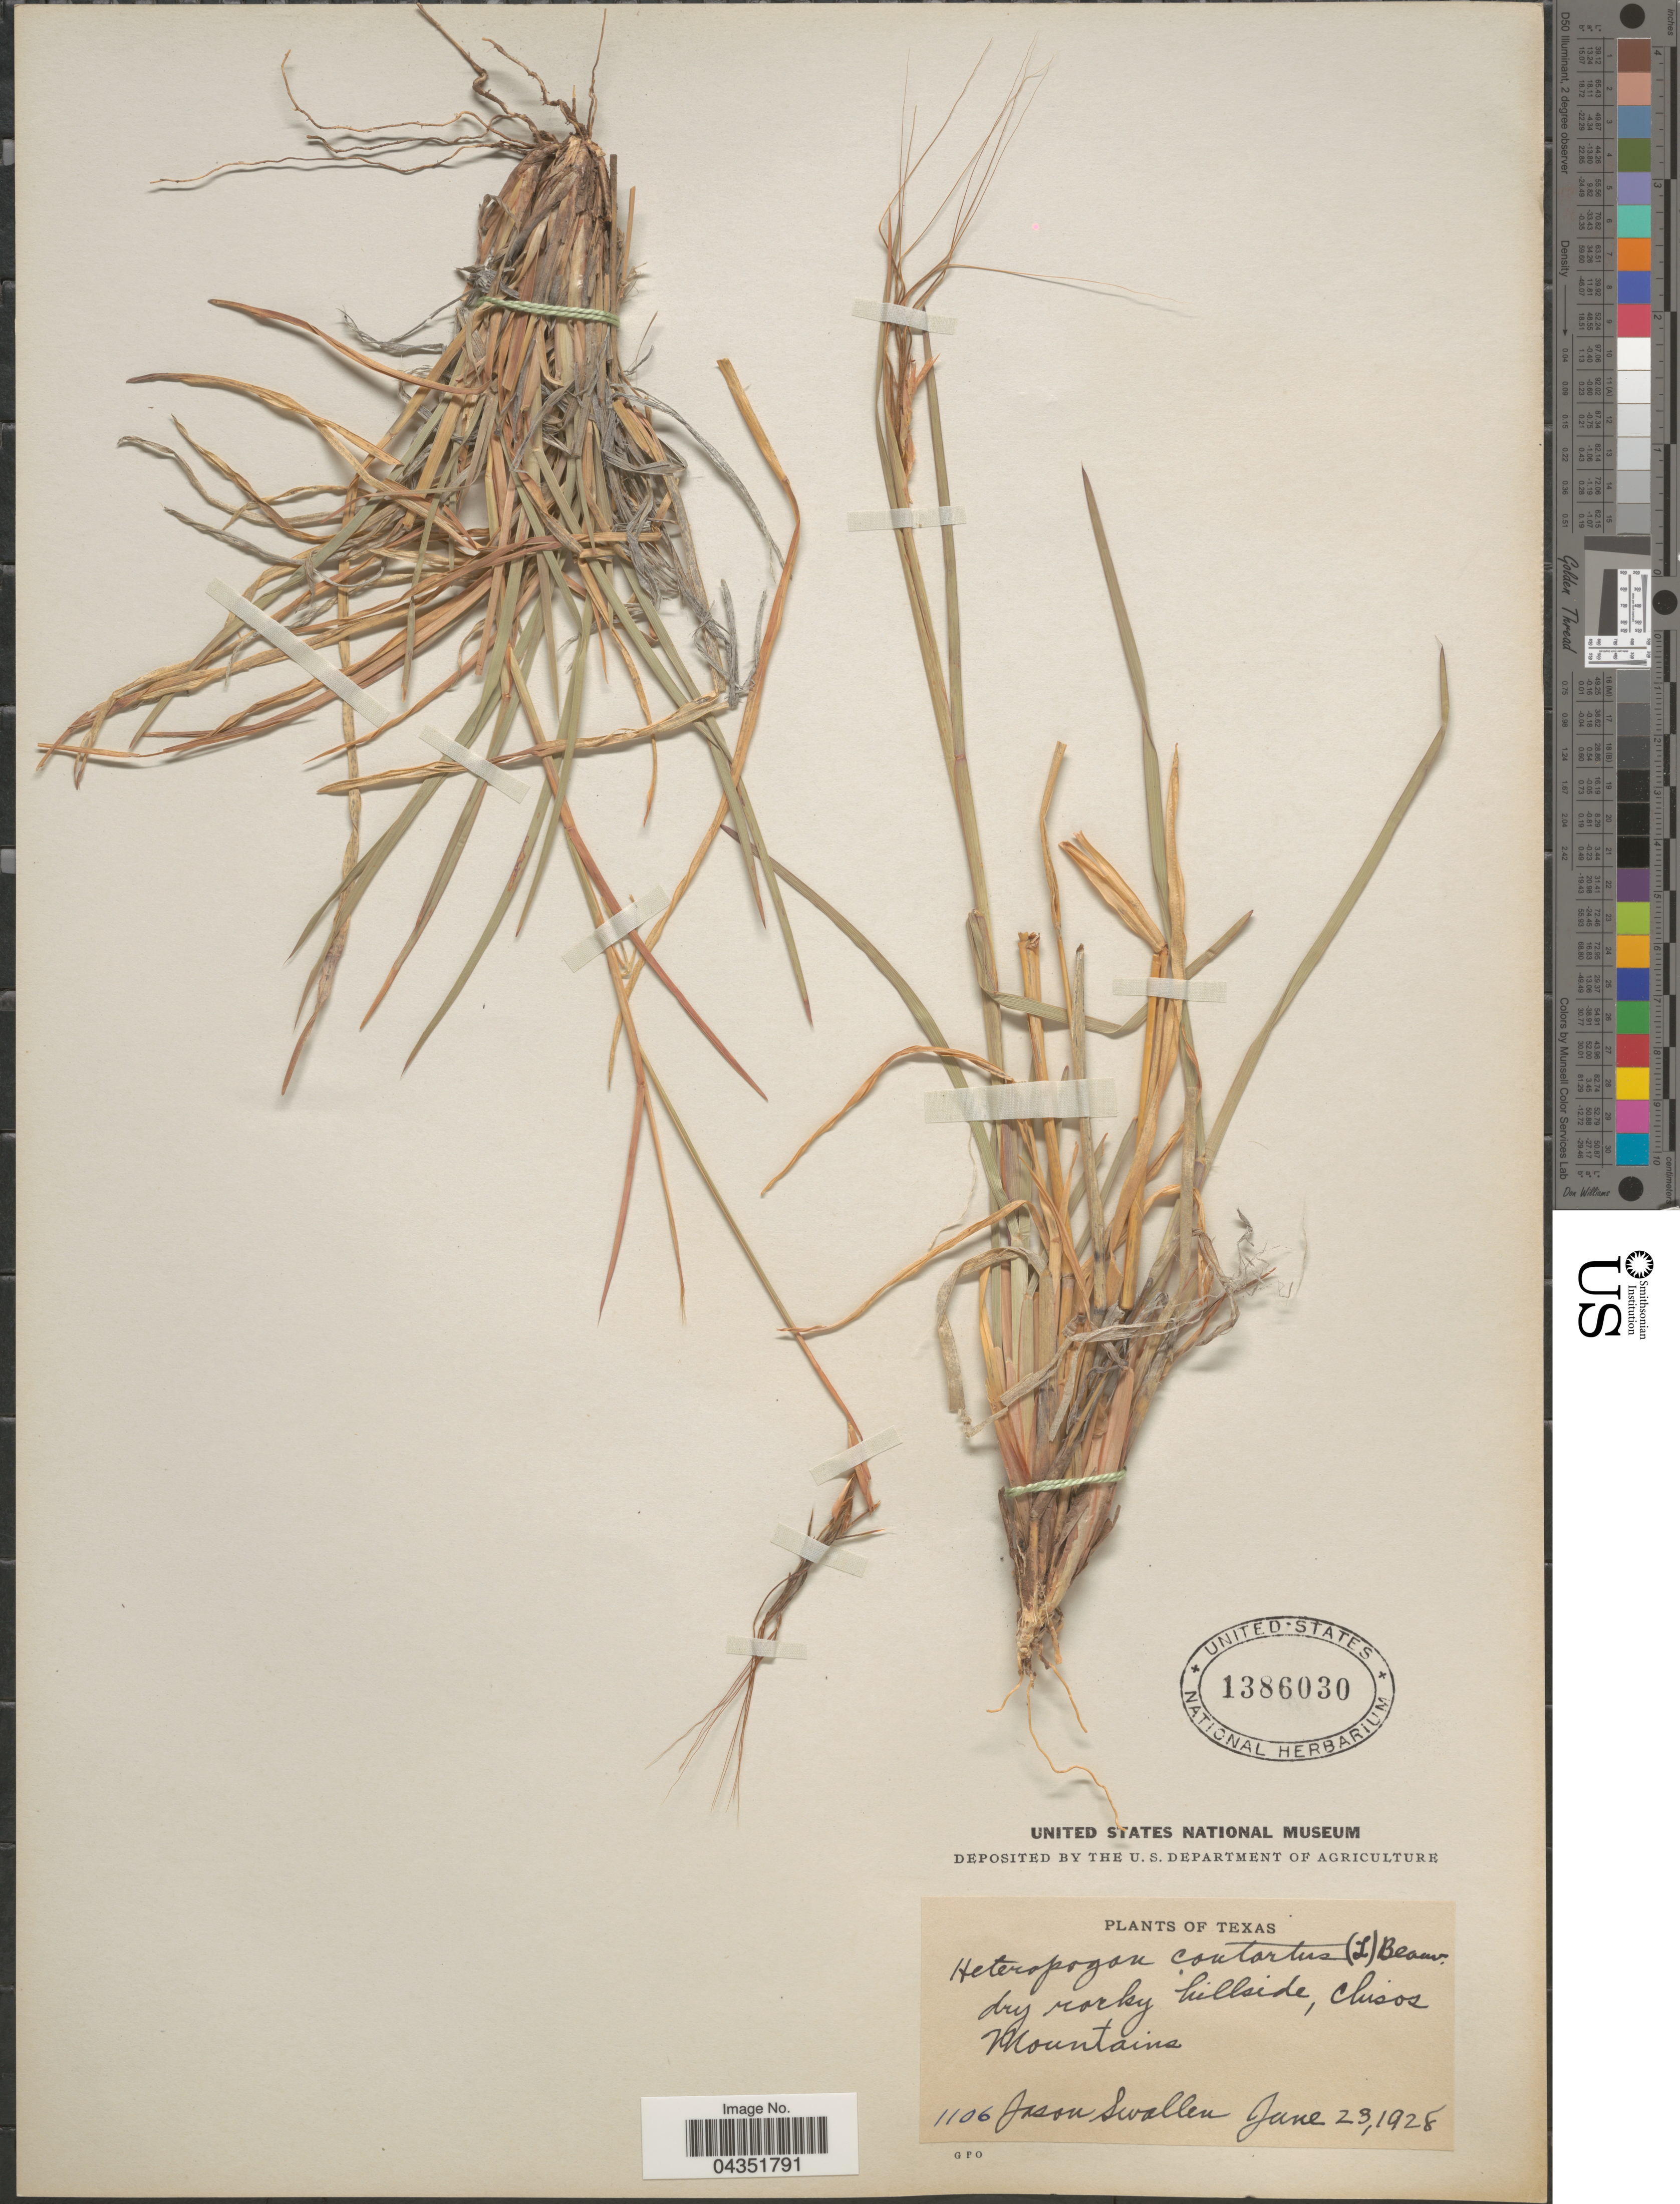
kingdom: Plantae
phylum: Tracheophyta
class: Liliopsida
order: Poales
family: Poaceae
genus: Heteropogon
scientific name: Heteropogon contortus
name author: (L.) P. Beauv. ex Roem. & Schult.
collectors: J. R. Swallen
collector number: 1106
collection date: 1928-06-23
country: United States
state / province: Texas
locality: Dry rocky hillside, Chisos Mountains.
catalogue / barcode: US 1386030